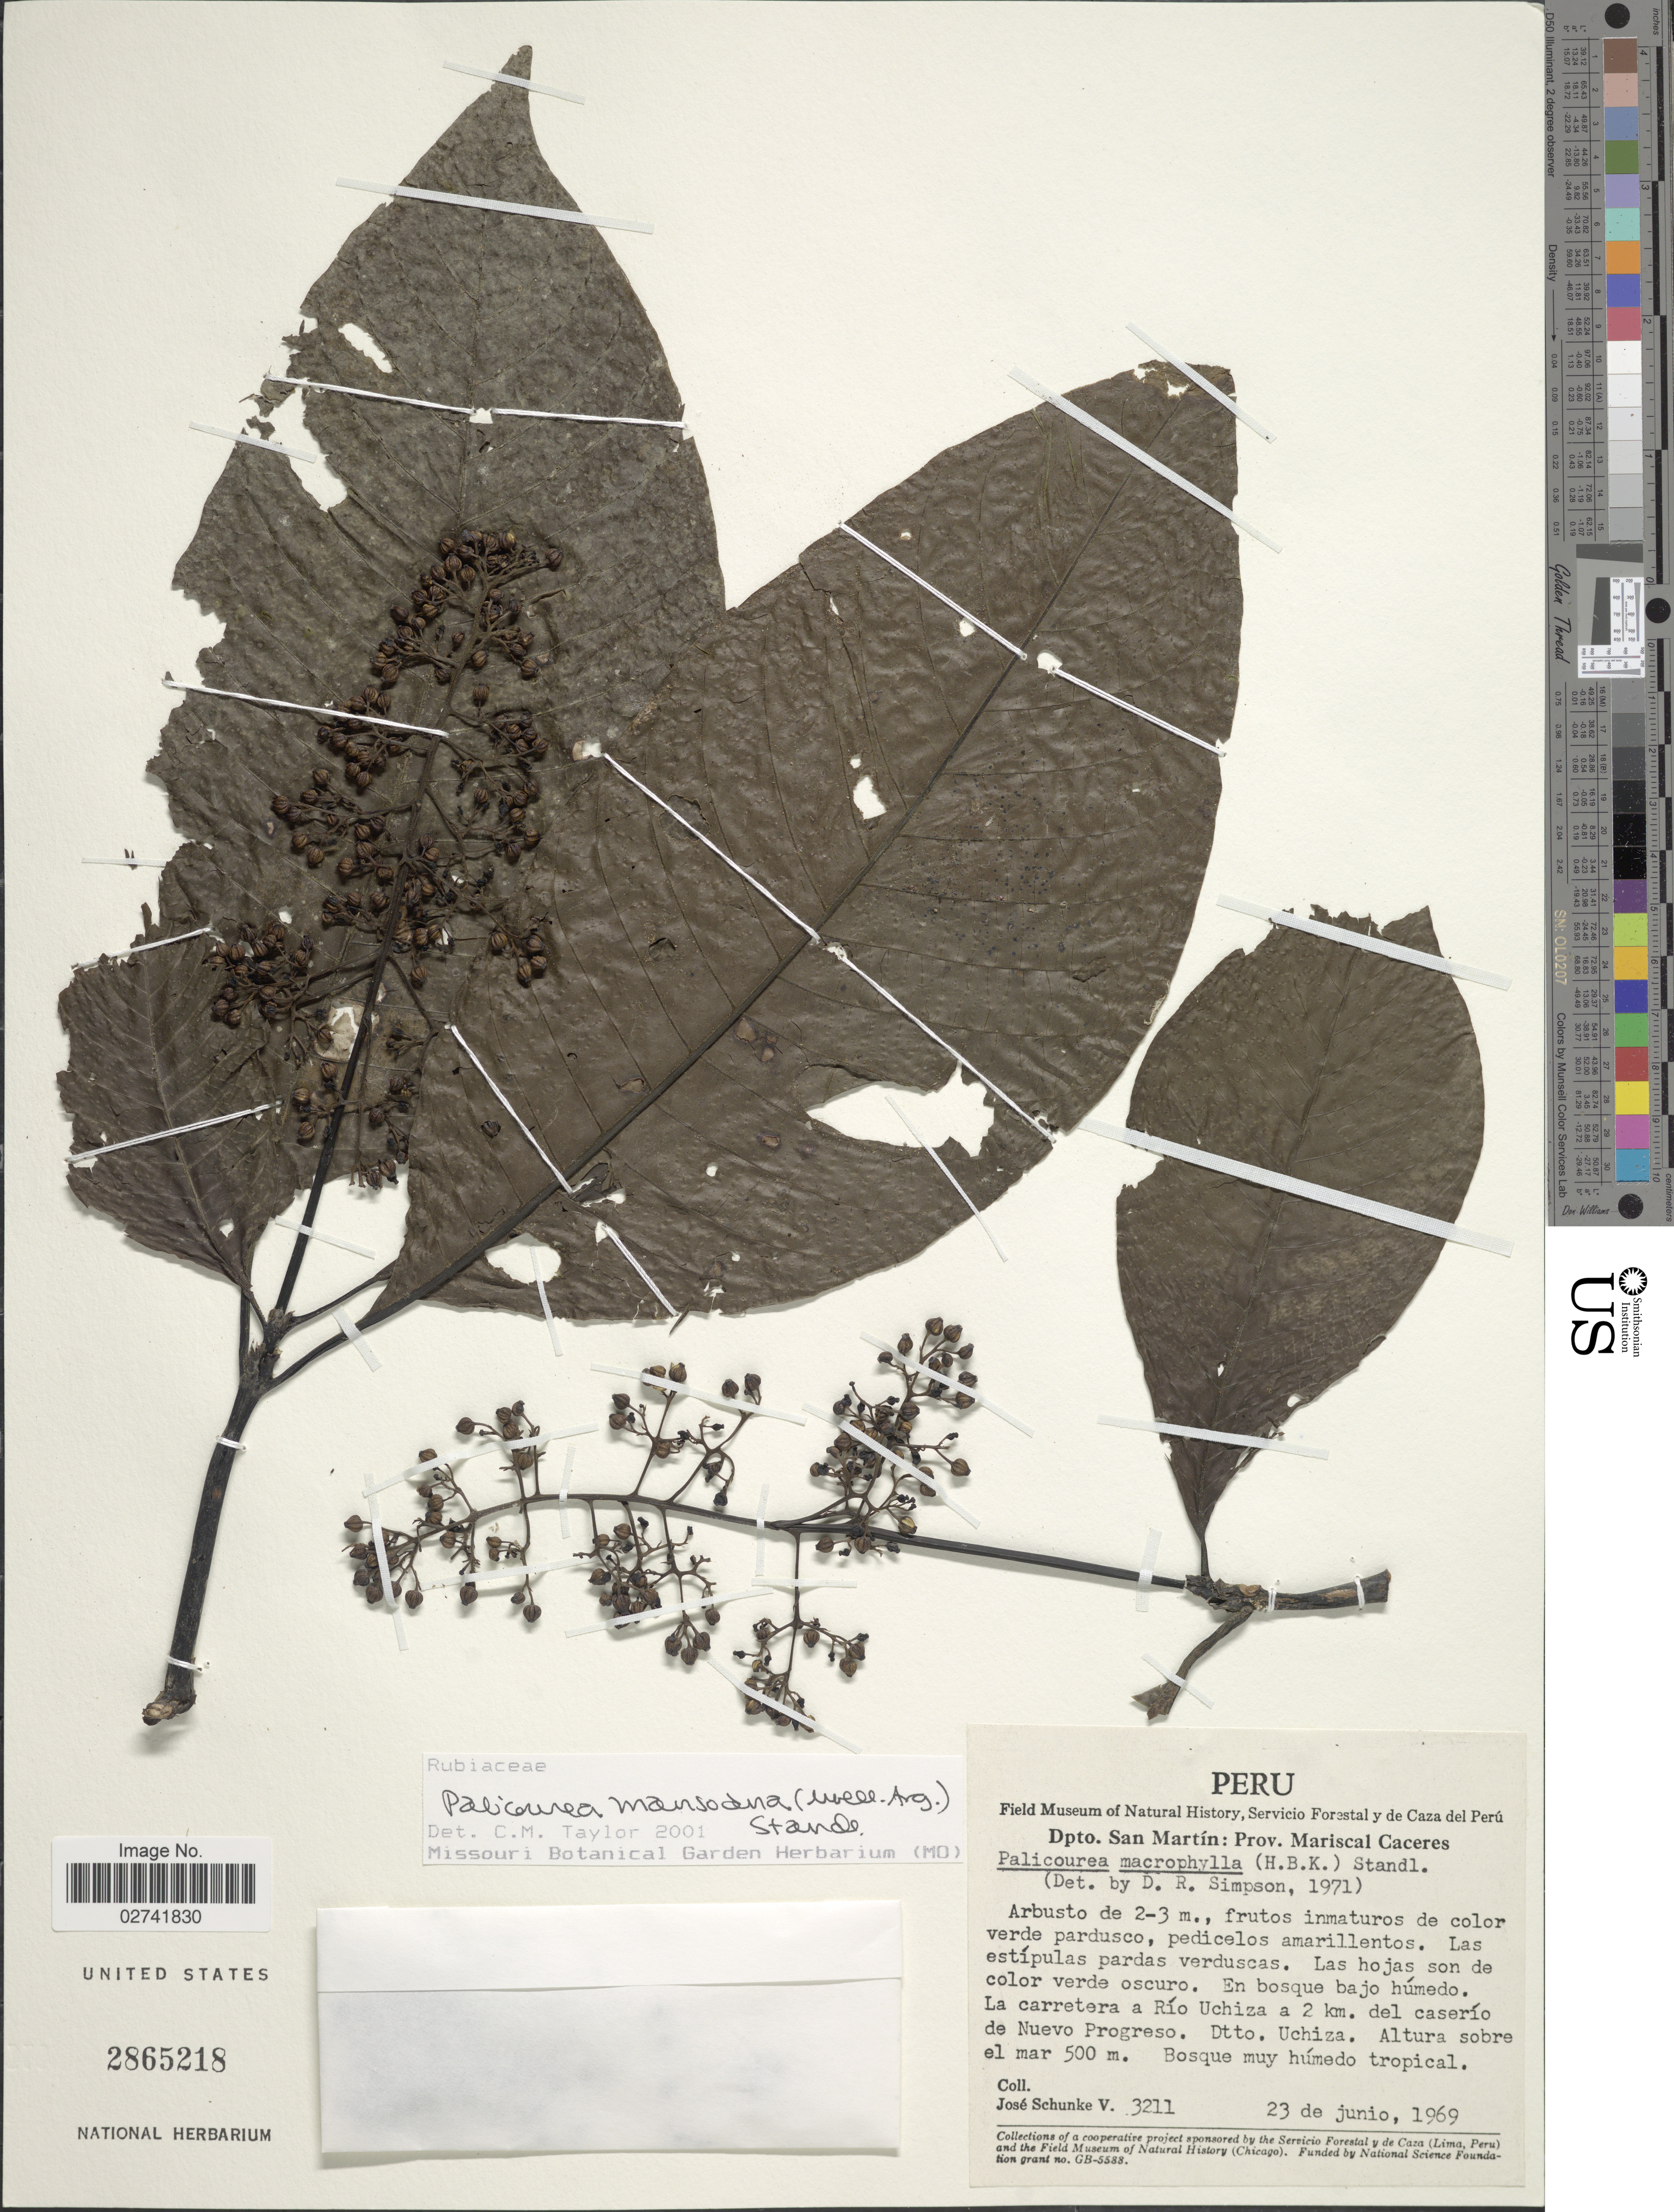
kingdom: Plantae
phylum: Tracheophyta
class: Magnoliopsida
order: Gentianales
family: Rubiaceae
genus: Palicourea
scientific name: Palicourea mansoana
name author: (Müll. Arg.) Standl.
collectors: J. Schunke Vigo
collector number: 3211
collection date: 1969-06-23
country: Peru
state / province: San Martín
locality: Dpto. San Martin: Prov. Mariscal Caceres. La carretera a Rio Uchiza a 2 km. del caserio de Nuevo Progreso. Dtto. Uchiza.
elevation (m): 500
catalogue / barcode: US 2865218